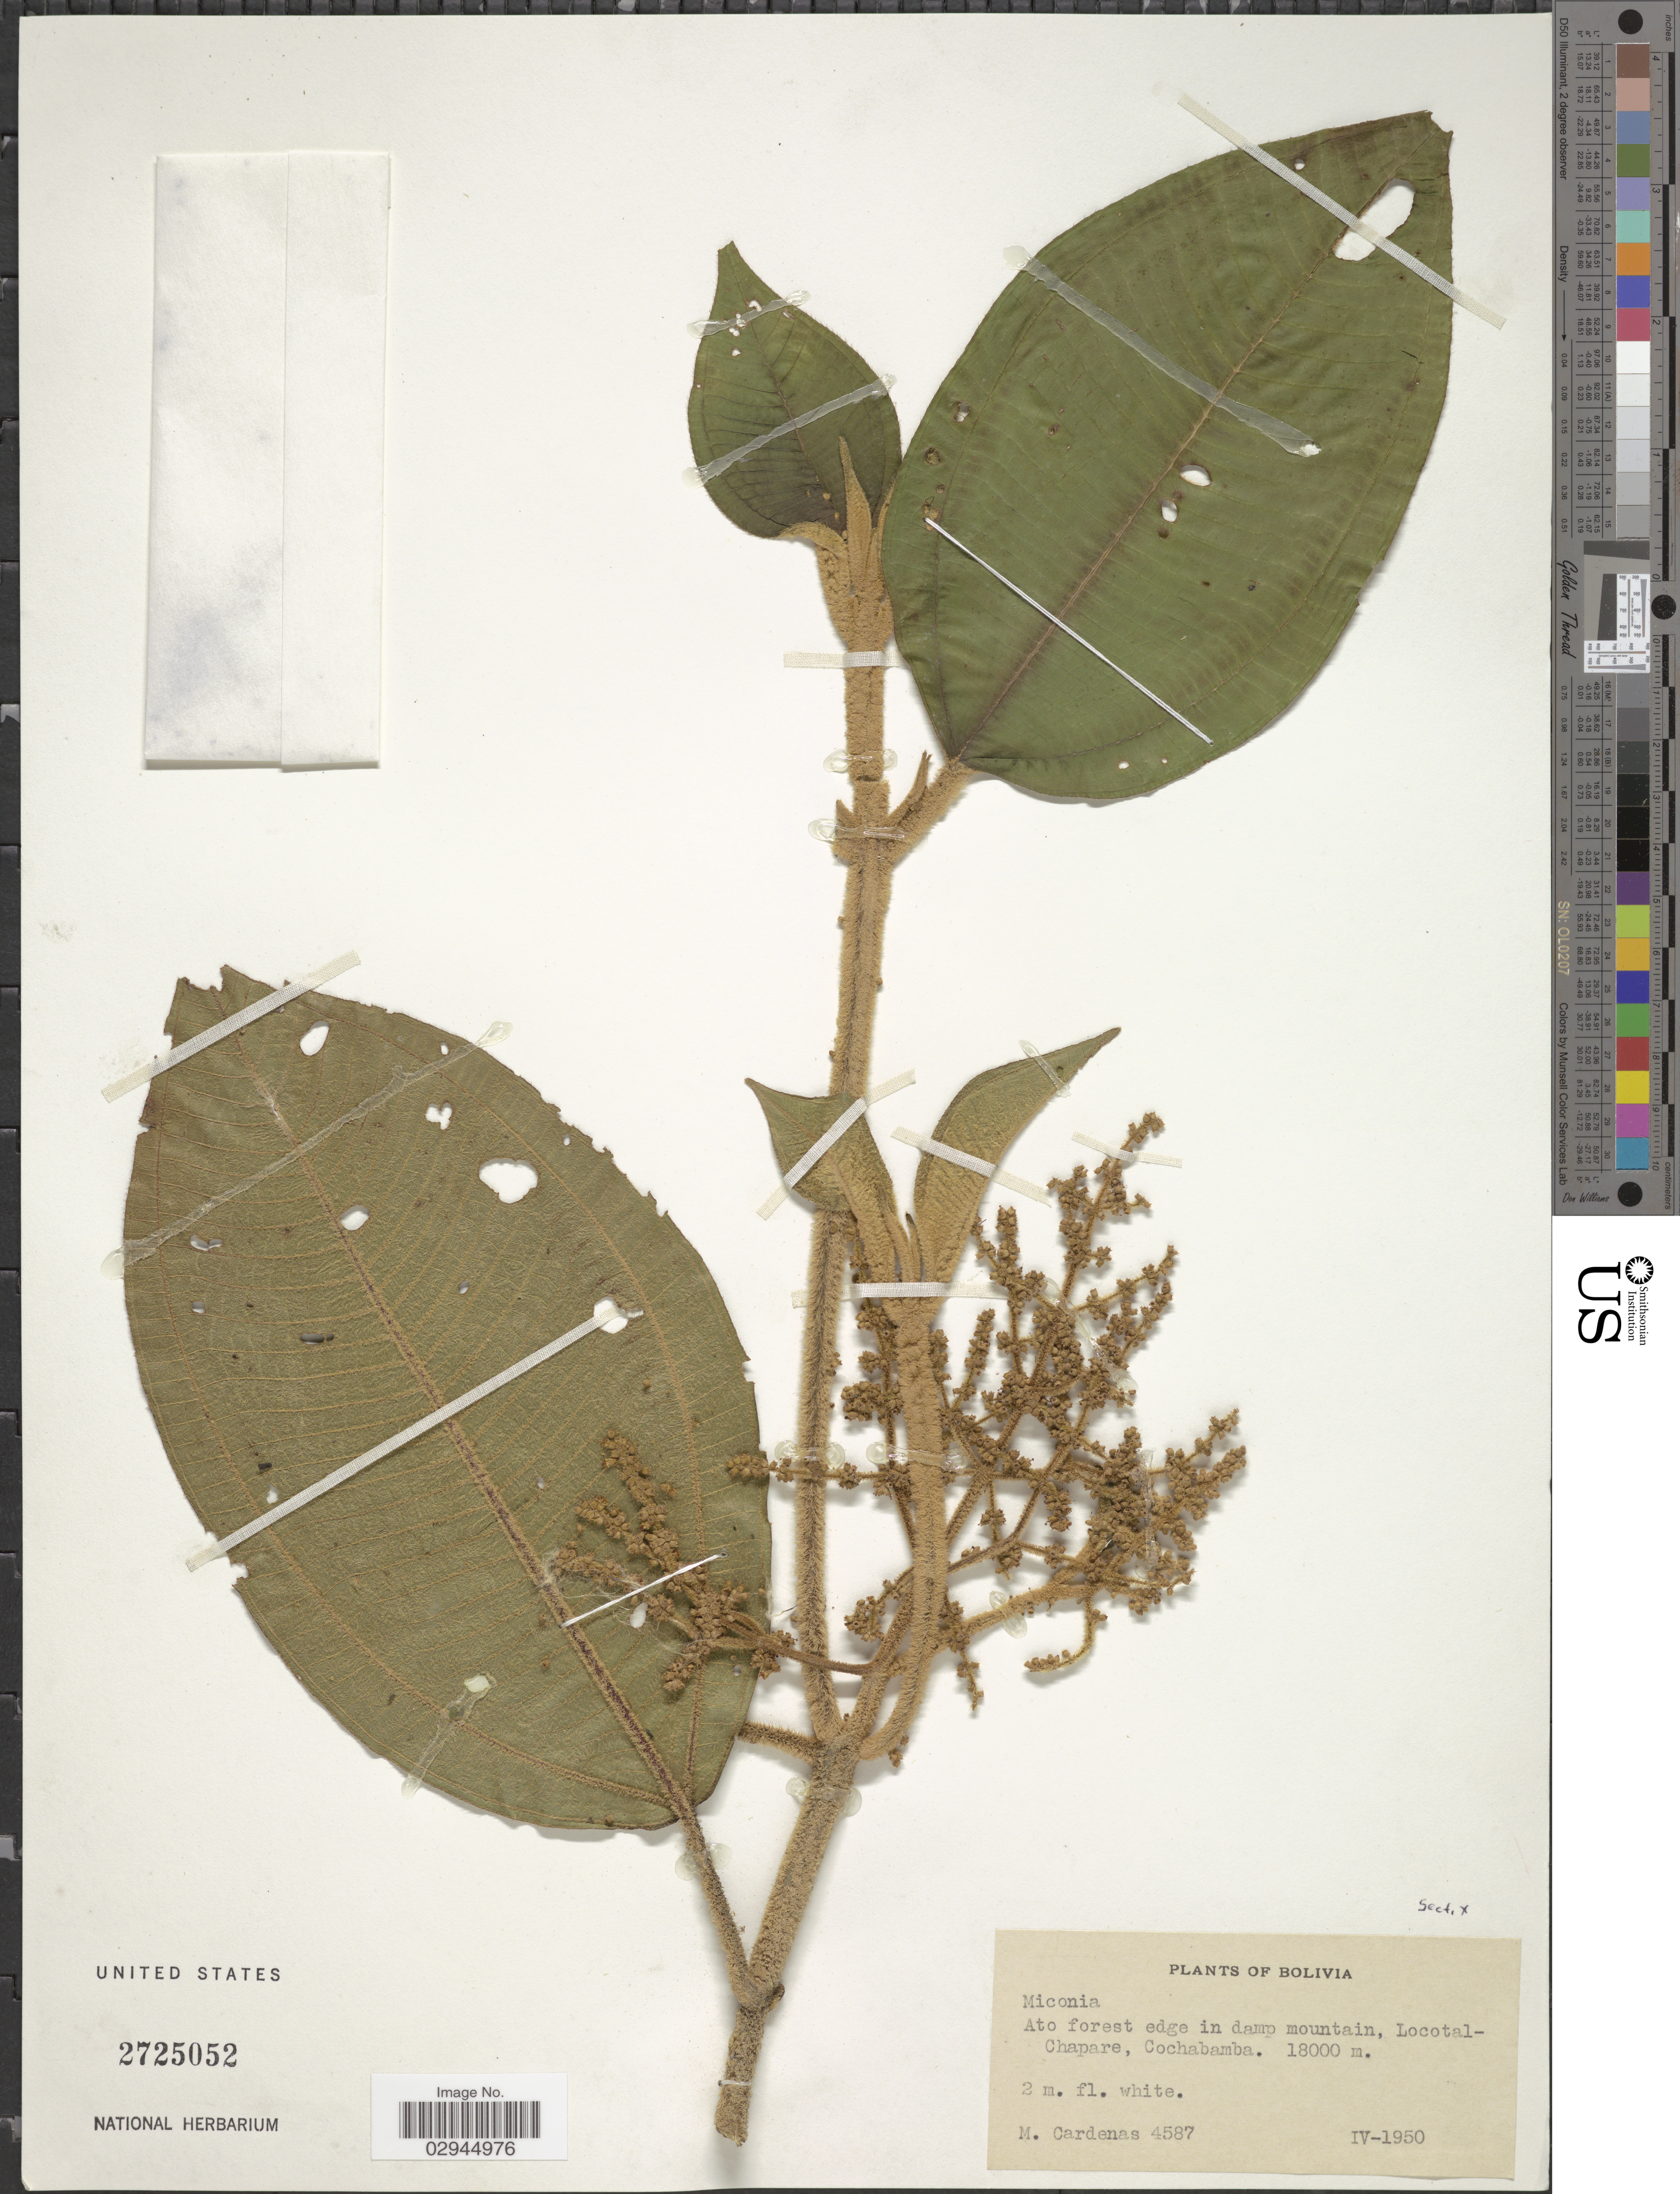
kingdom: Plantae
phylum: Tracheophyta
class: Magnoliopsida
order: Myrtales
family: Melastomataceae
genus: Miconia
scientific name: Miconia sp.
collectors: M. Cárdenas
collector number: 4587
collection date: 1950-04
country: Bolivia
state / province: Cochabamba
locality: Ato forest edge in damp mountain, Locotal-Chapare, Cochabamba.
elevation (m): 18000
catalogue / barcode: US 2725052